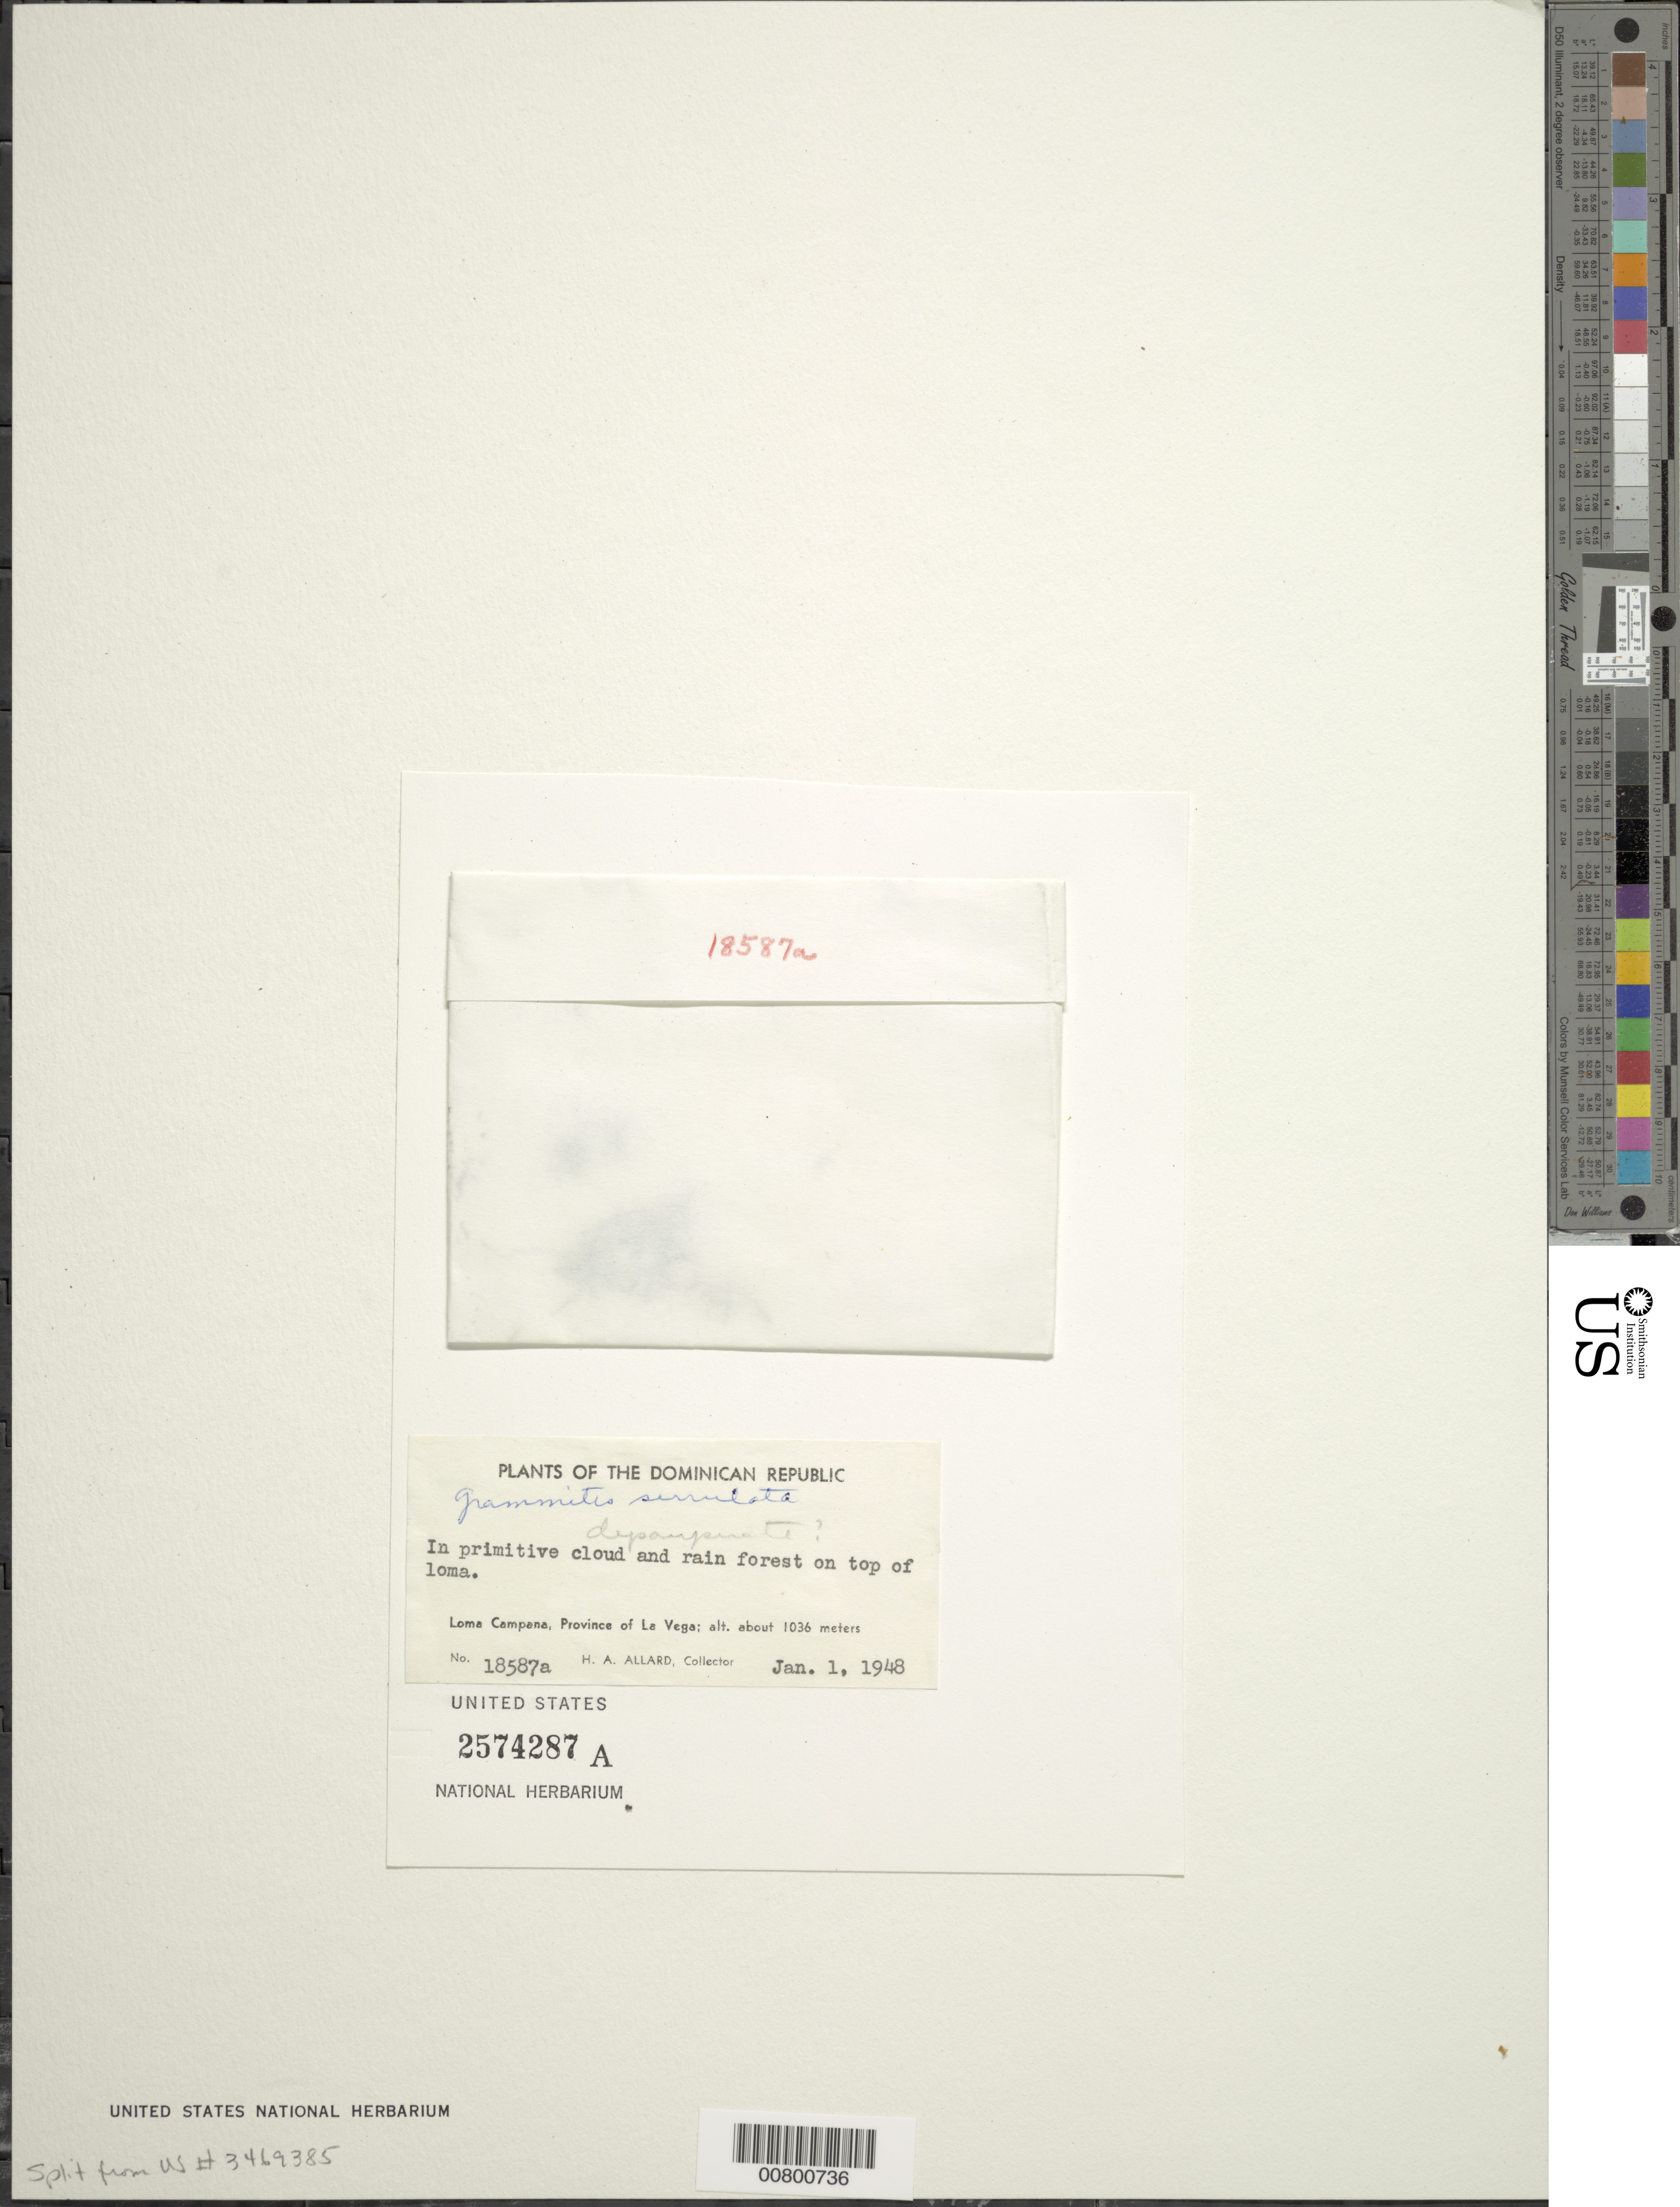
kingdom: Plantae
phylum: Tracheophyta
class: Polypodiopsida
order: Polypodiales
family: Polypodiaceae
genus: Cochlidium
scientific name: Cochlidium serrulatum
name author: (Sw.) L.E. Bishop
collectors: H. A. Allard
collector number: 18587a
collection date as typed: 01 Jan 1948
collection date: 1948-01-01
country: Dominican Republic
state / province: La Vega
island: Hispaniola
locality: Loma Campana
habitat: Primitive cloud and rainforest on top of loma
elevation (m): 1036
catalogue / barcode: US 2574287A